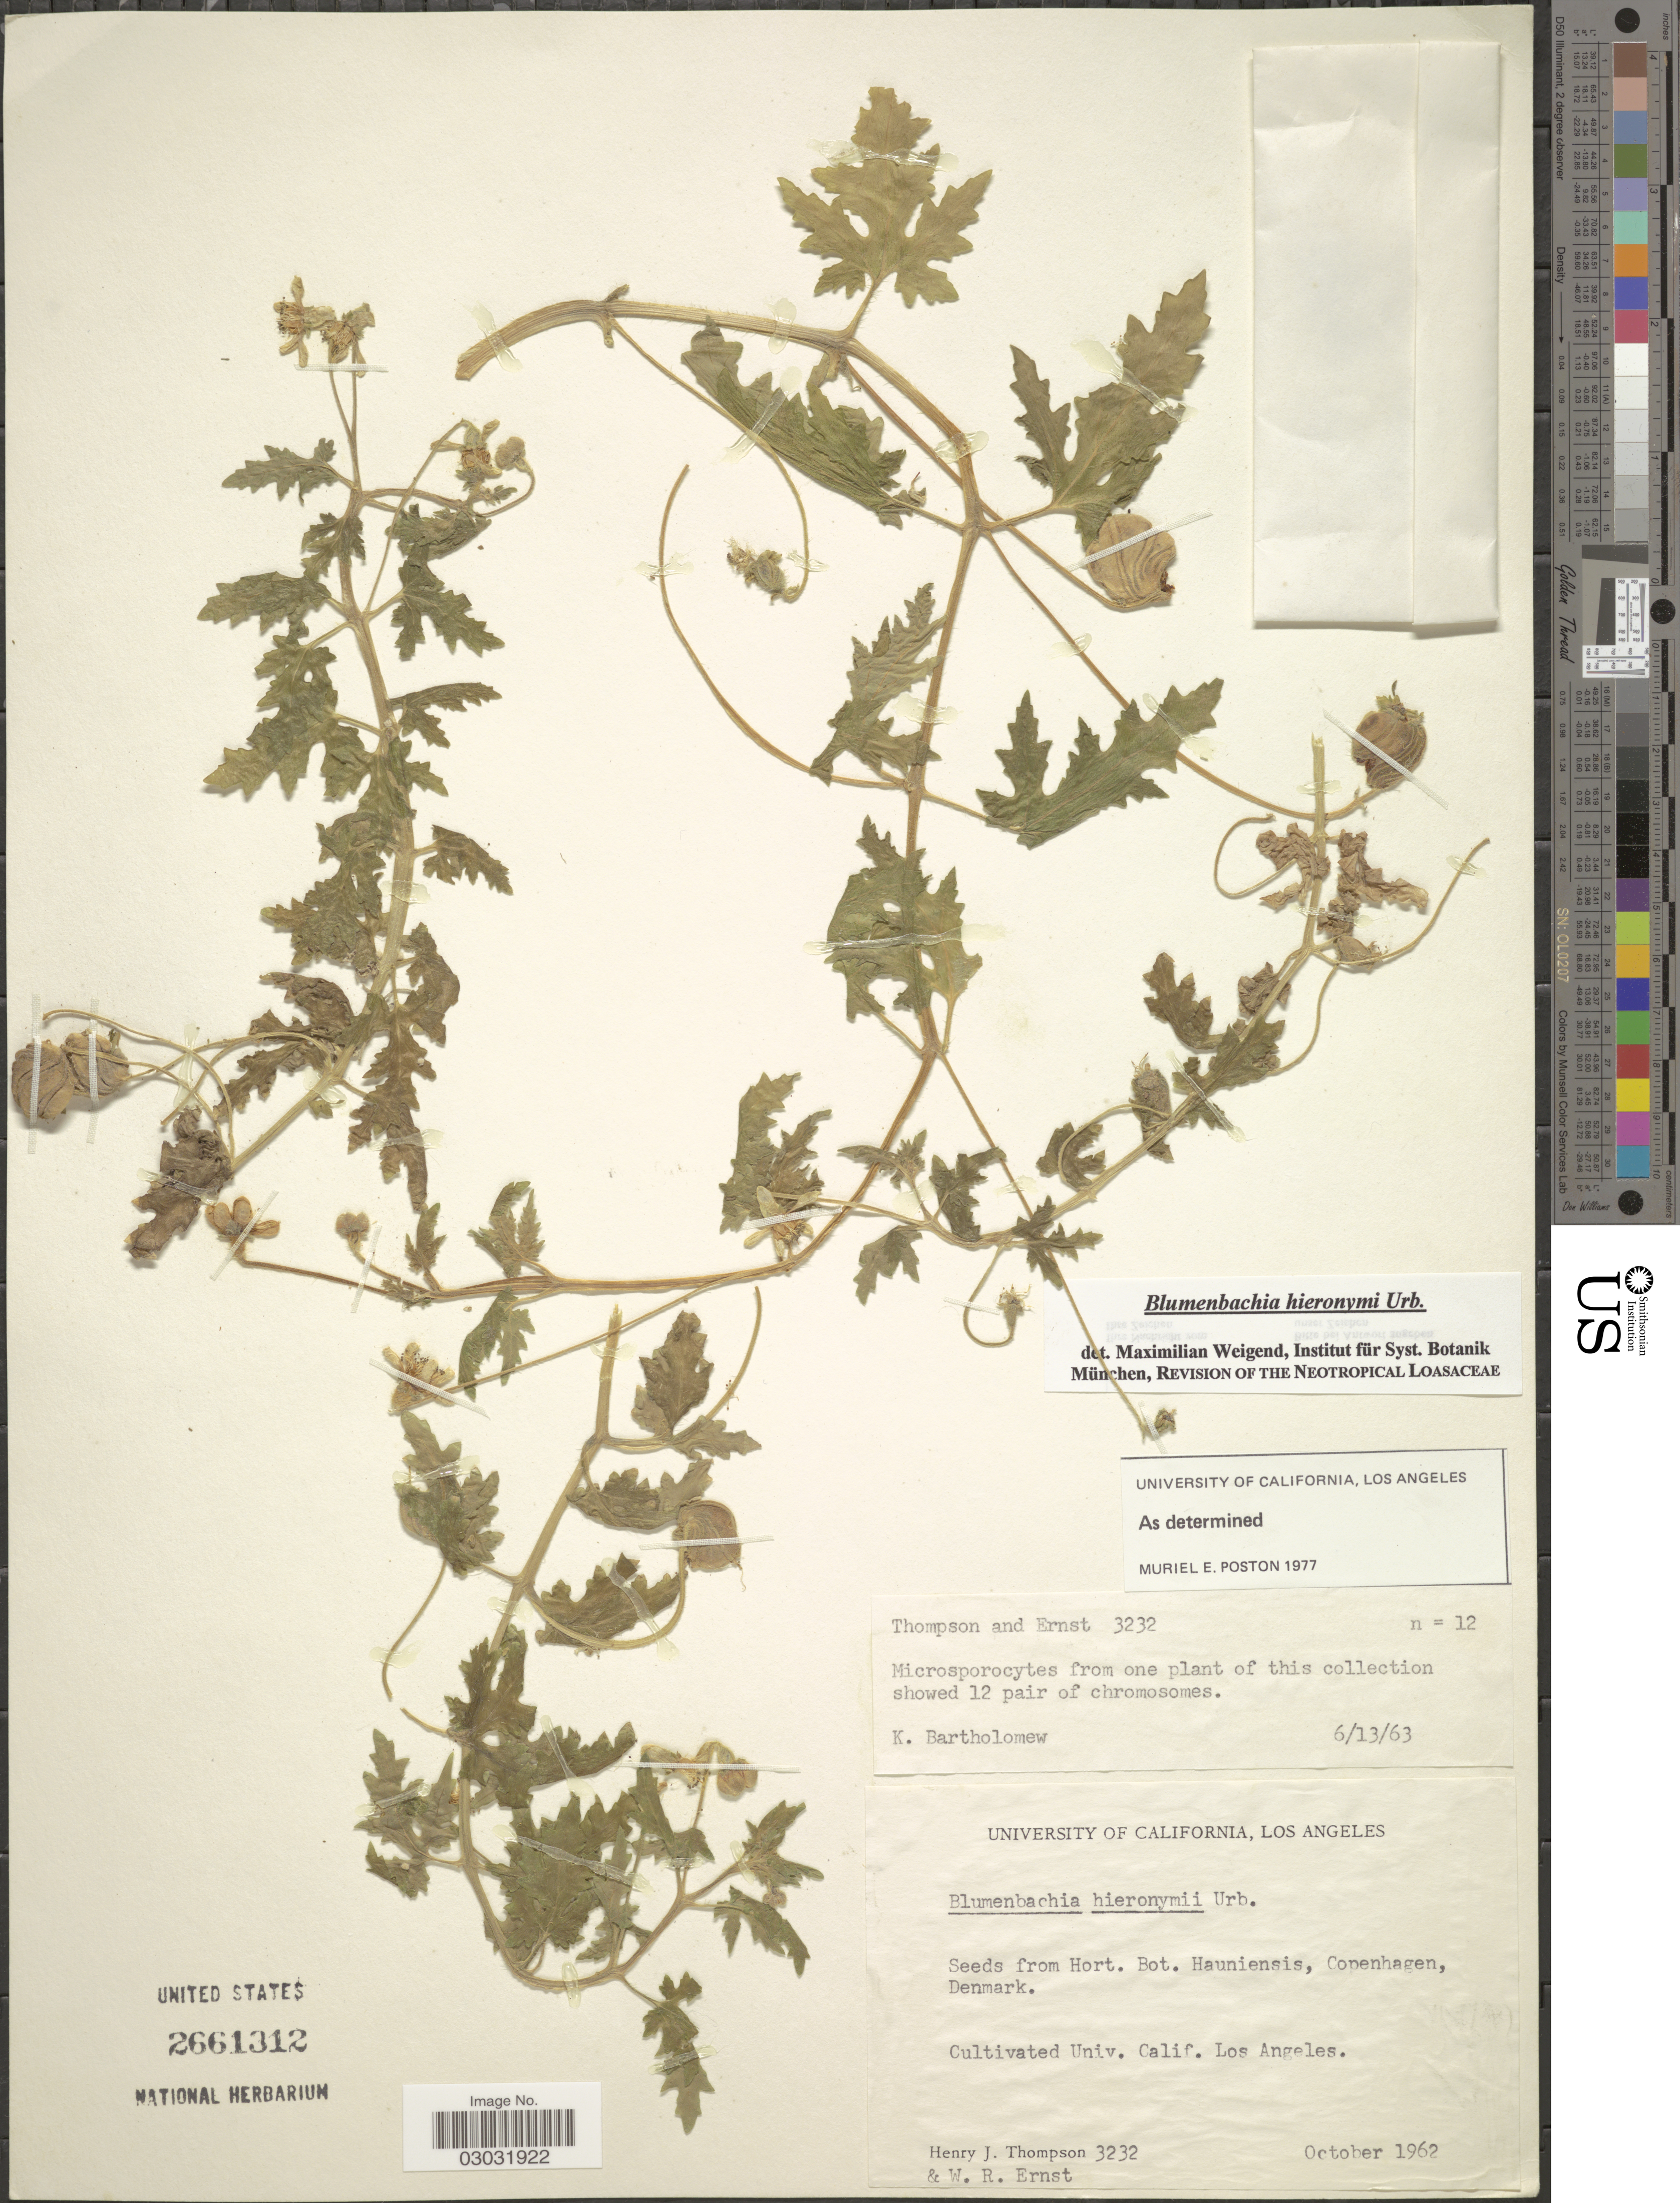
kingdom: Plantae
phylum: Tracheophyta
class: Magnoliopsida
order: Cornales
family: Loasaceae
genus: Blumenbachia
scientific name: Blumenbachia hieronymi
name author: Urb.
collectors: H. J. Thompson & W. R. Ernst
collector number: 3232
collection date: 1962-10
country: United States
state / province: California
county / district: Los Angeles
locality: Univ. Calif. Los Angeles.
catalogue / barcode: US 2661312